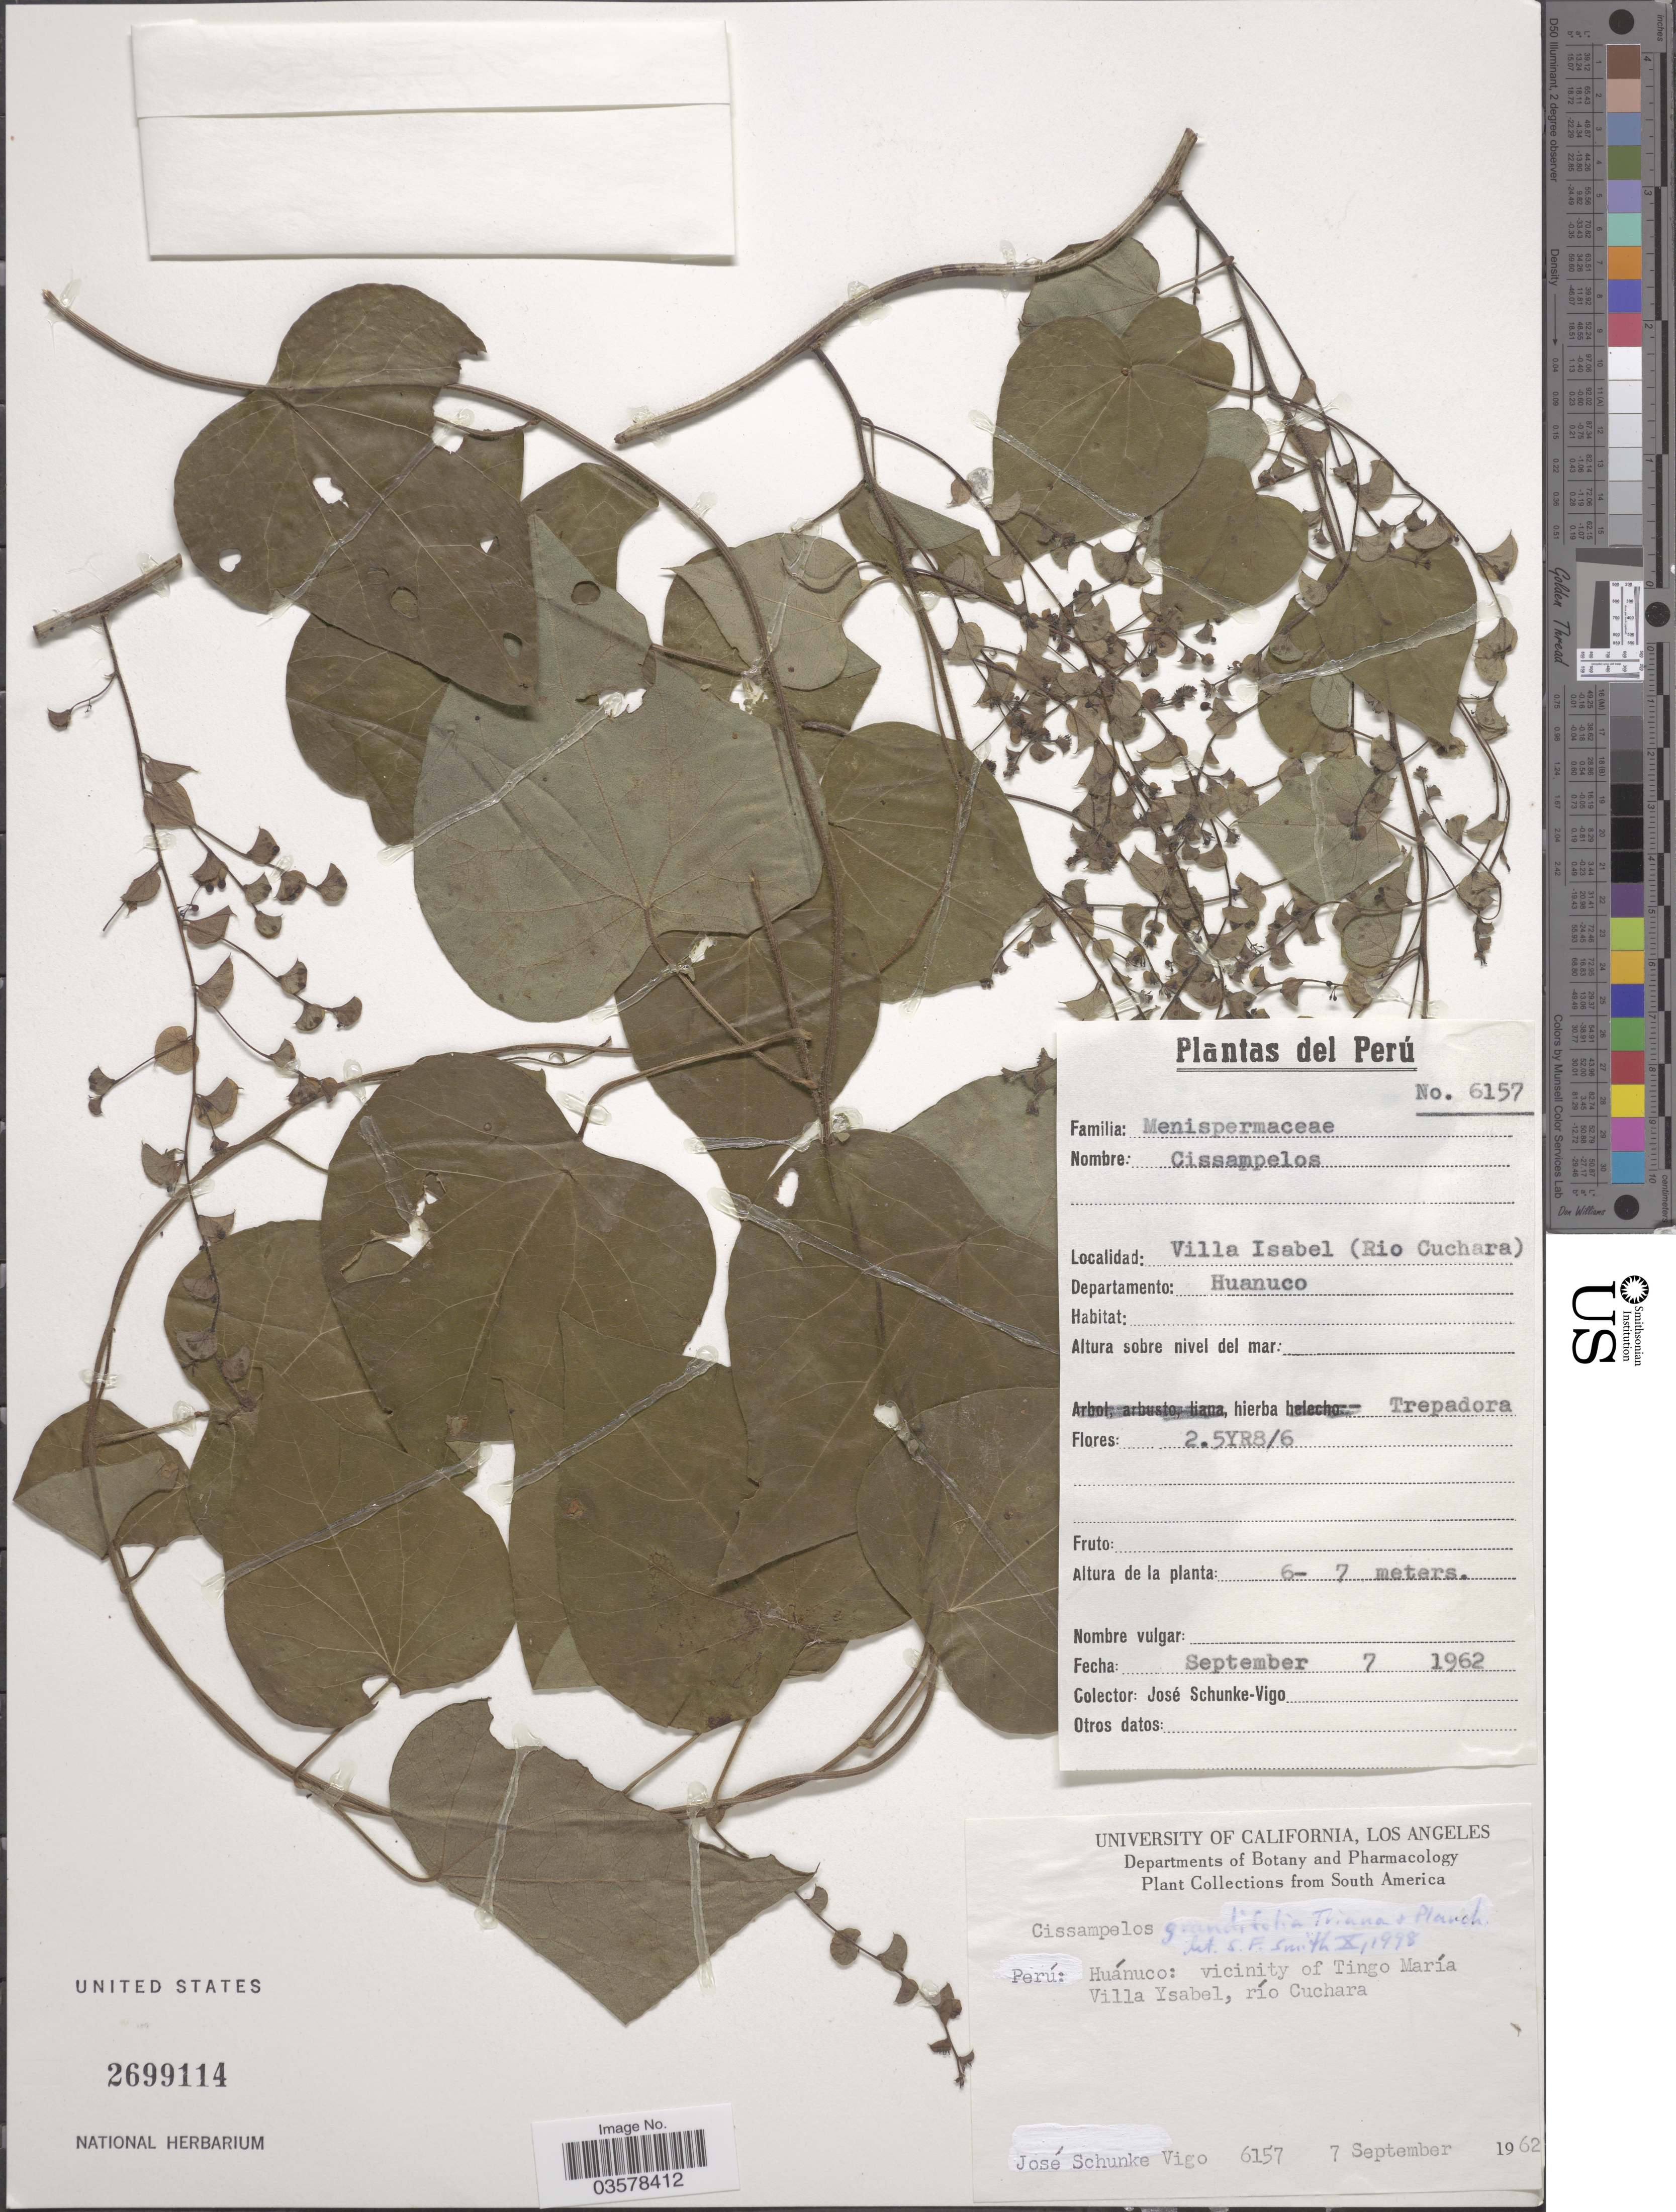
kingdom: Plantae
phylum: Tracheophyta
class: Magnoliopsida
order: Ranunculales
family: Menispermaceae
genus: Cissampelos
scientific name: Cissampelos sp.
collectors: J. Schunke Vigo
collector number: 6157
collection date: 1962-09-07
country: Peru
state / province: Huánuco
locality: Vicinity of Tingo María. Villa Ysabel, río Cuchara. Departamento: Huanuco.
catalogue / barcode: US 2699114